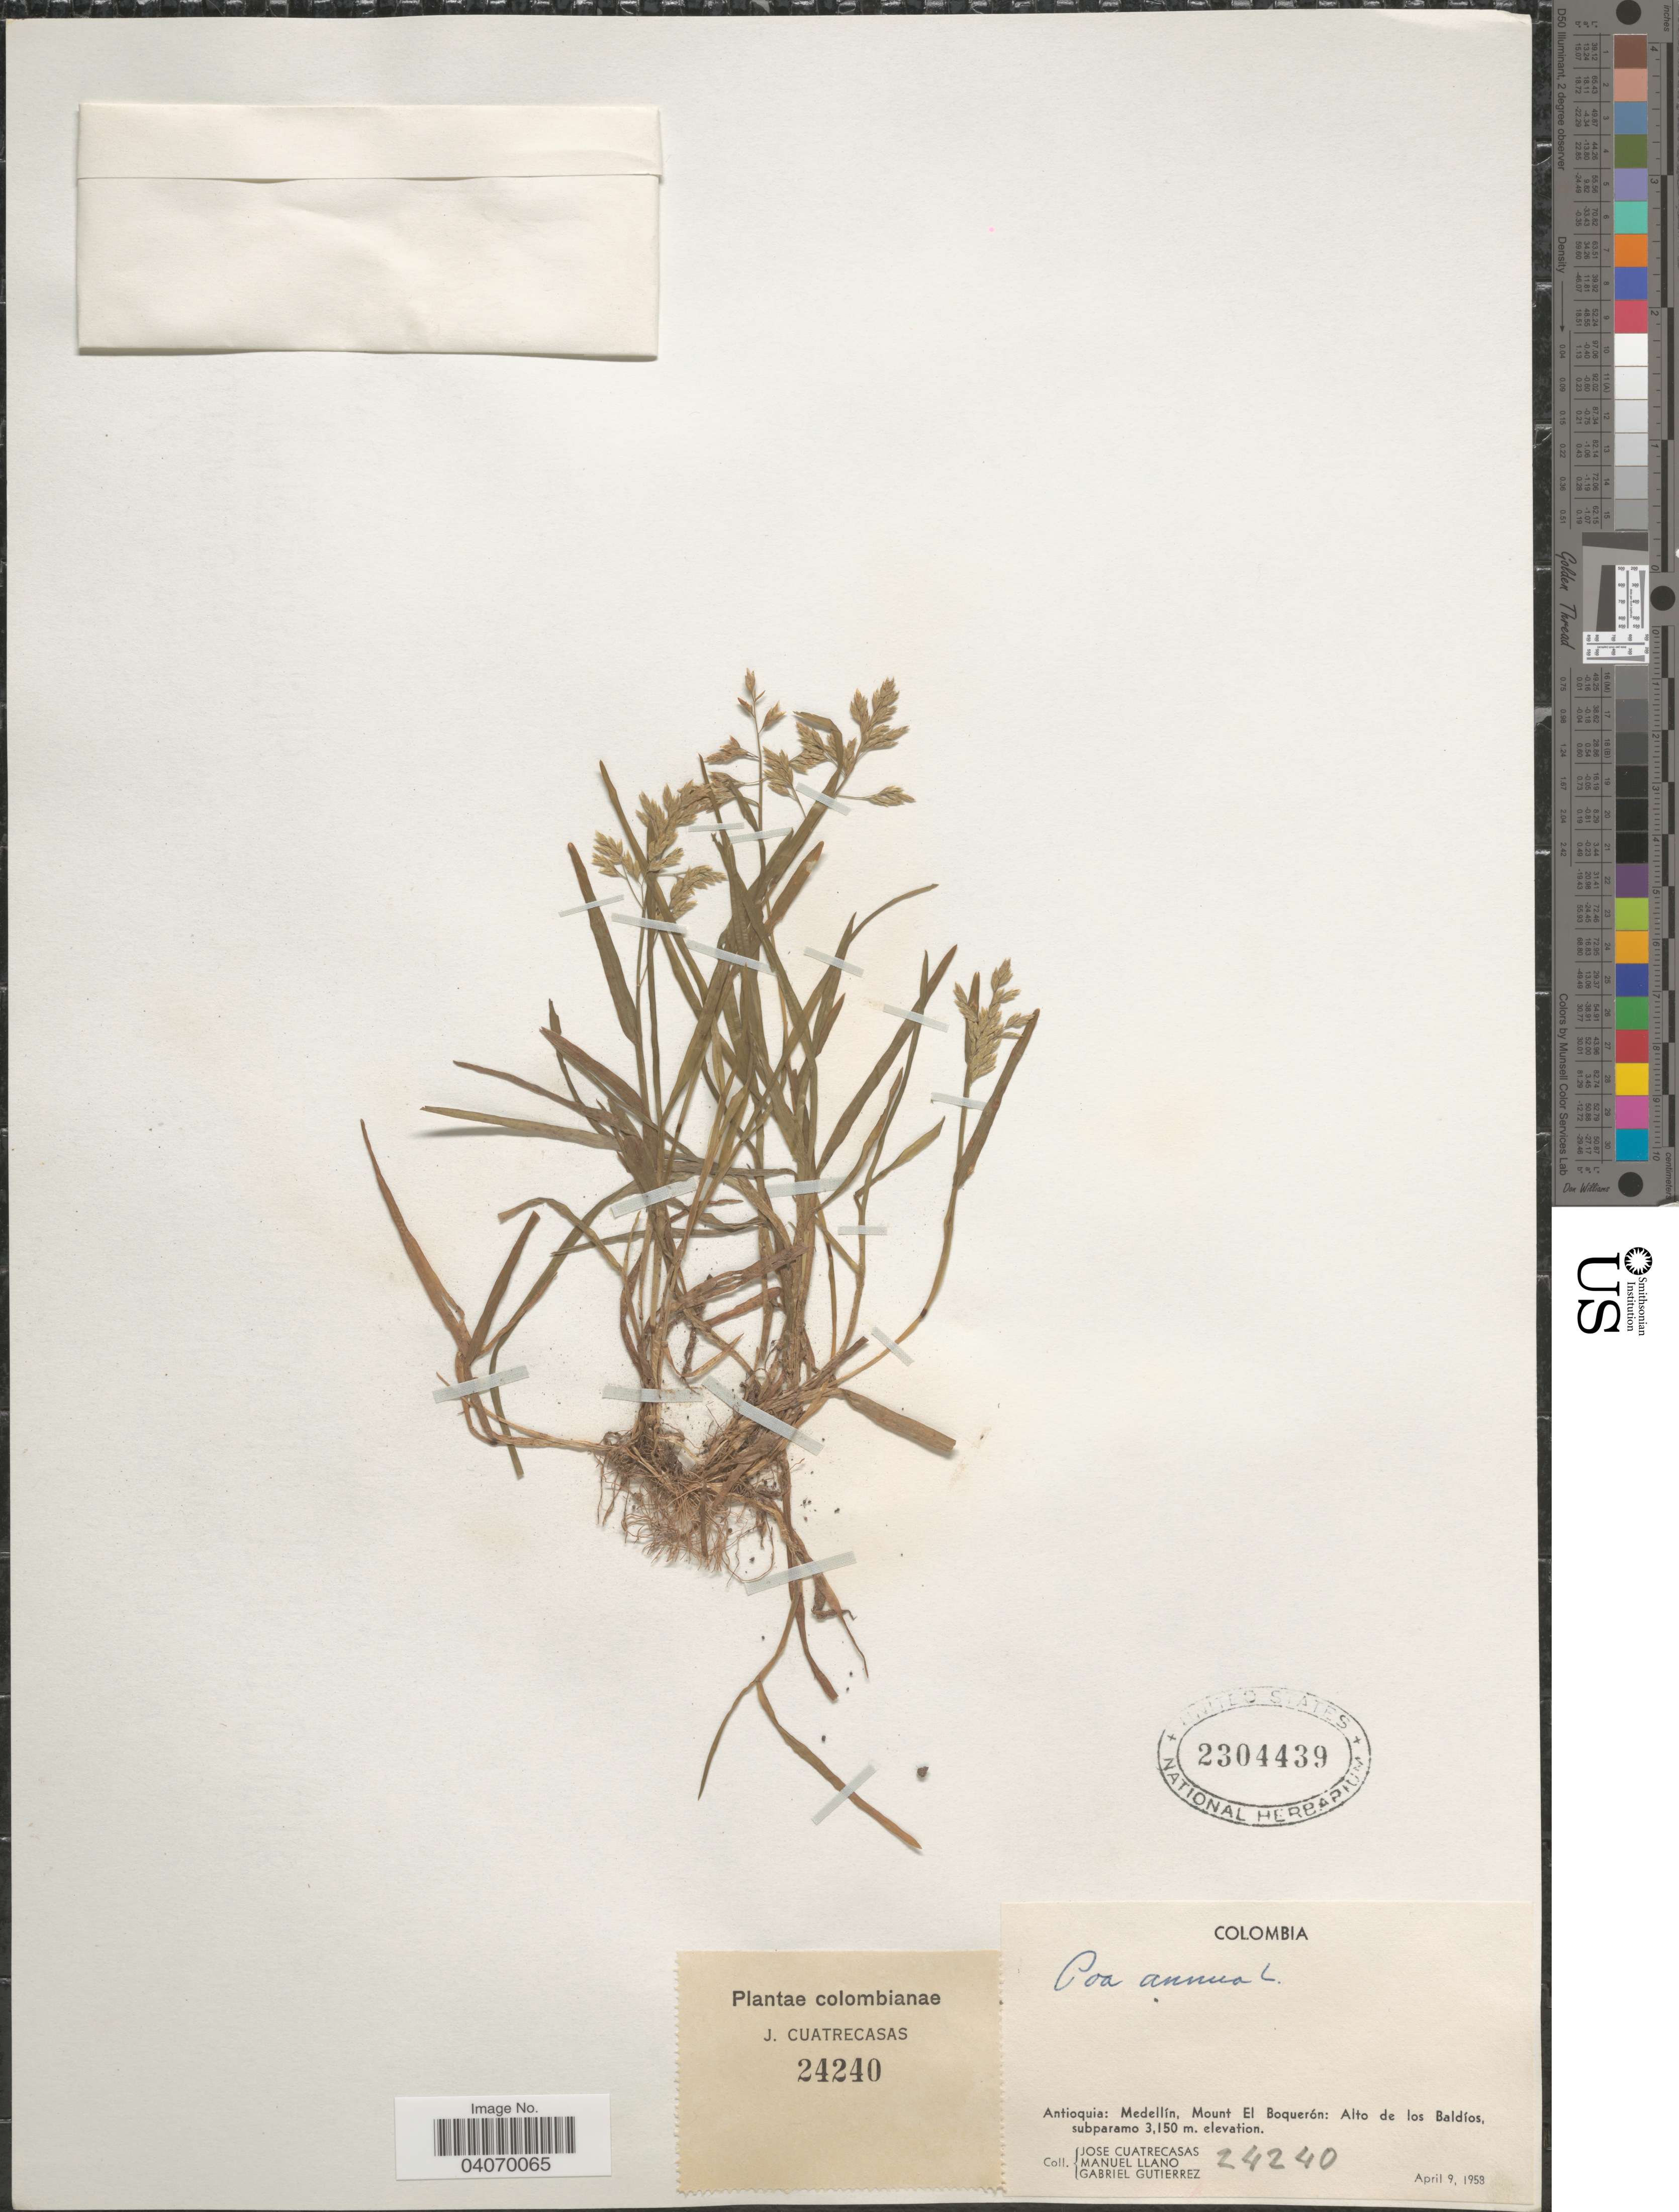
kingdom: Plantae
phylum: Tracheophyta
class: Liliopsida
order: Poales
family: Poaceae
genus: Poa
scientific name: Poa annua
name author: L.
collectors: J. Cuatrecasas, M. Llano & G. Gutierrez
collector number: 24240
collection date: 1958-04-09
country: Colombia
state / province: Antioquia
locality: Medellín, Mount El Boquerón: Alto de los Baldíos.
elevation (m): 3150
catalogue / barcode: US 2304439